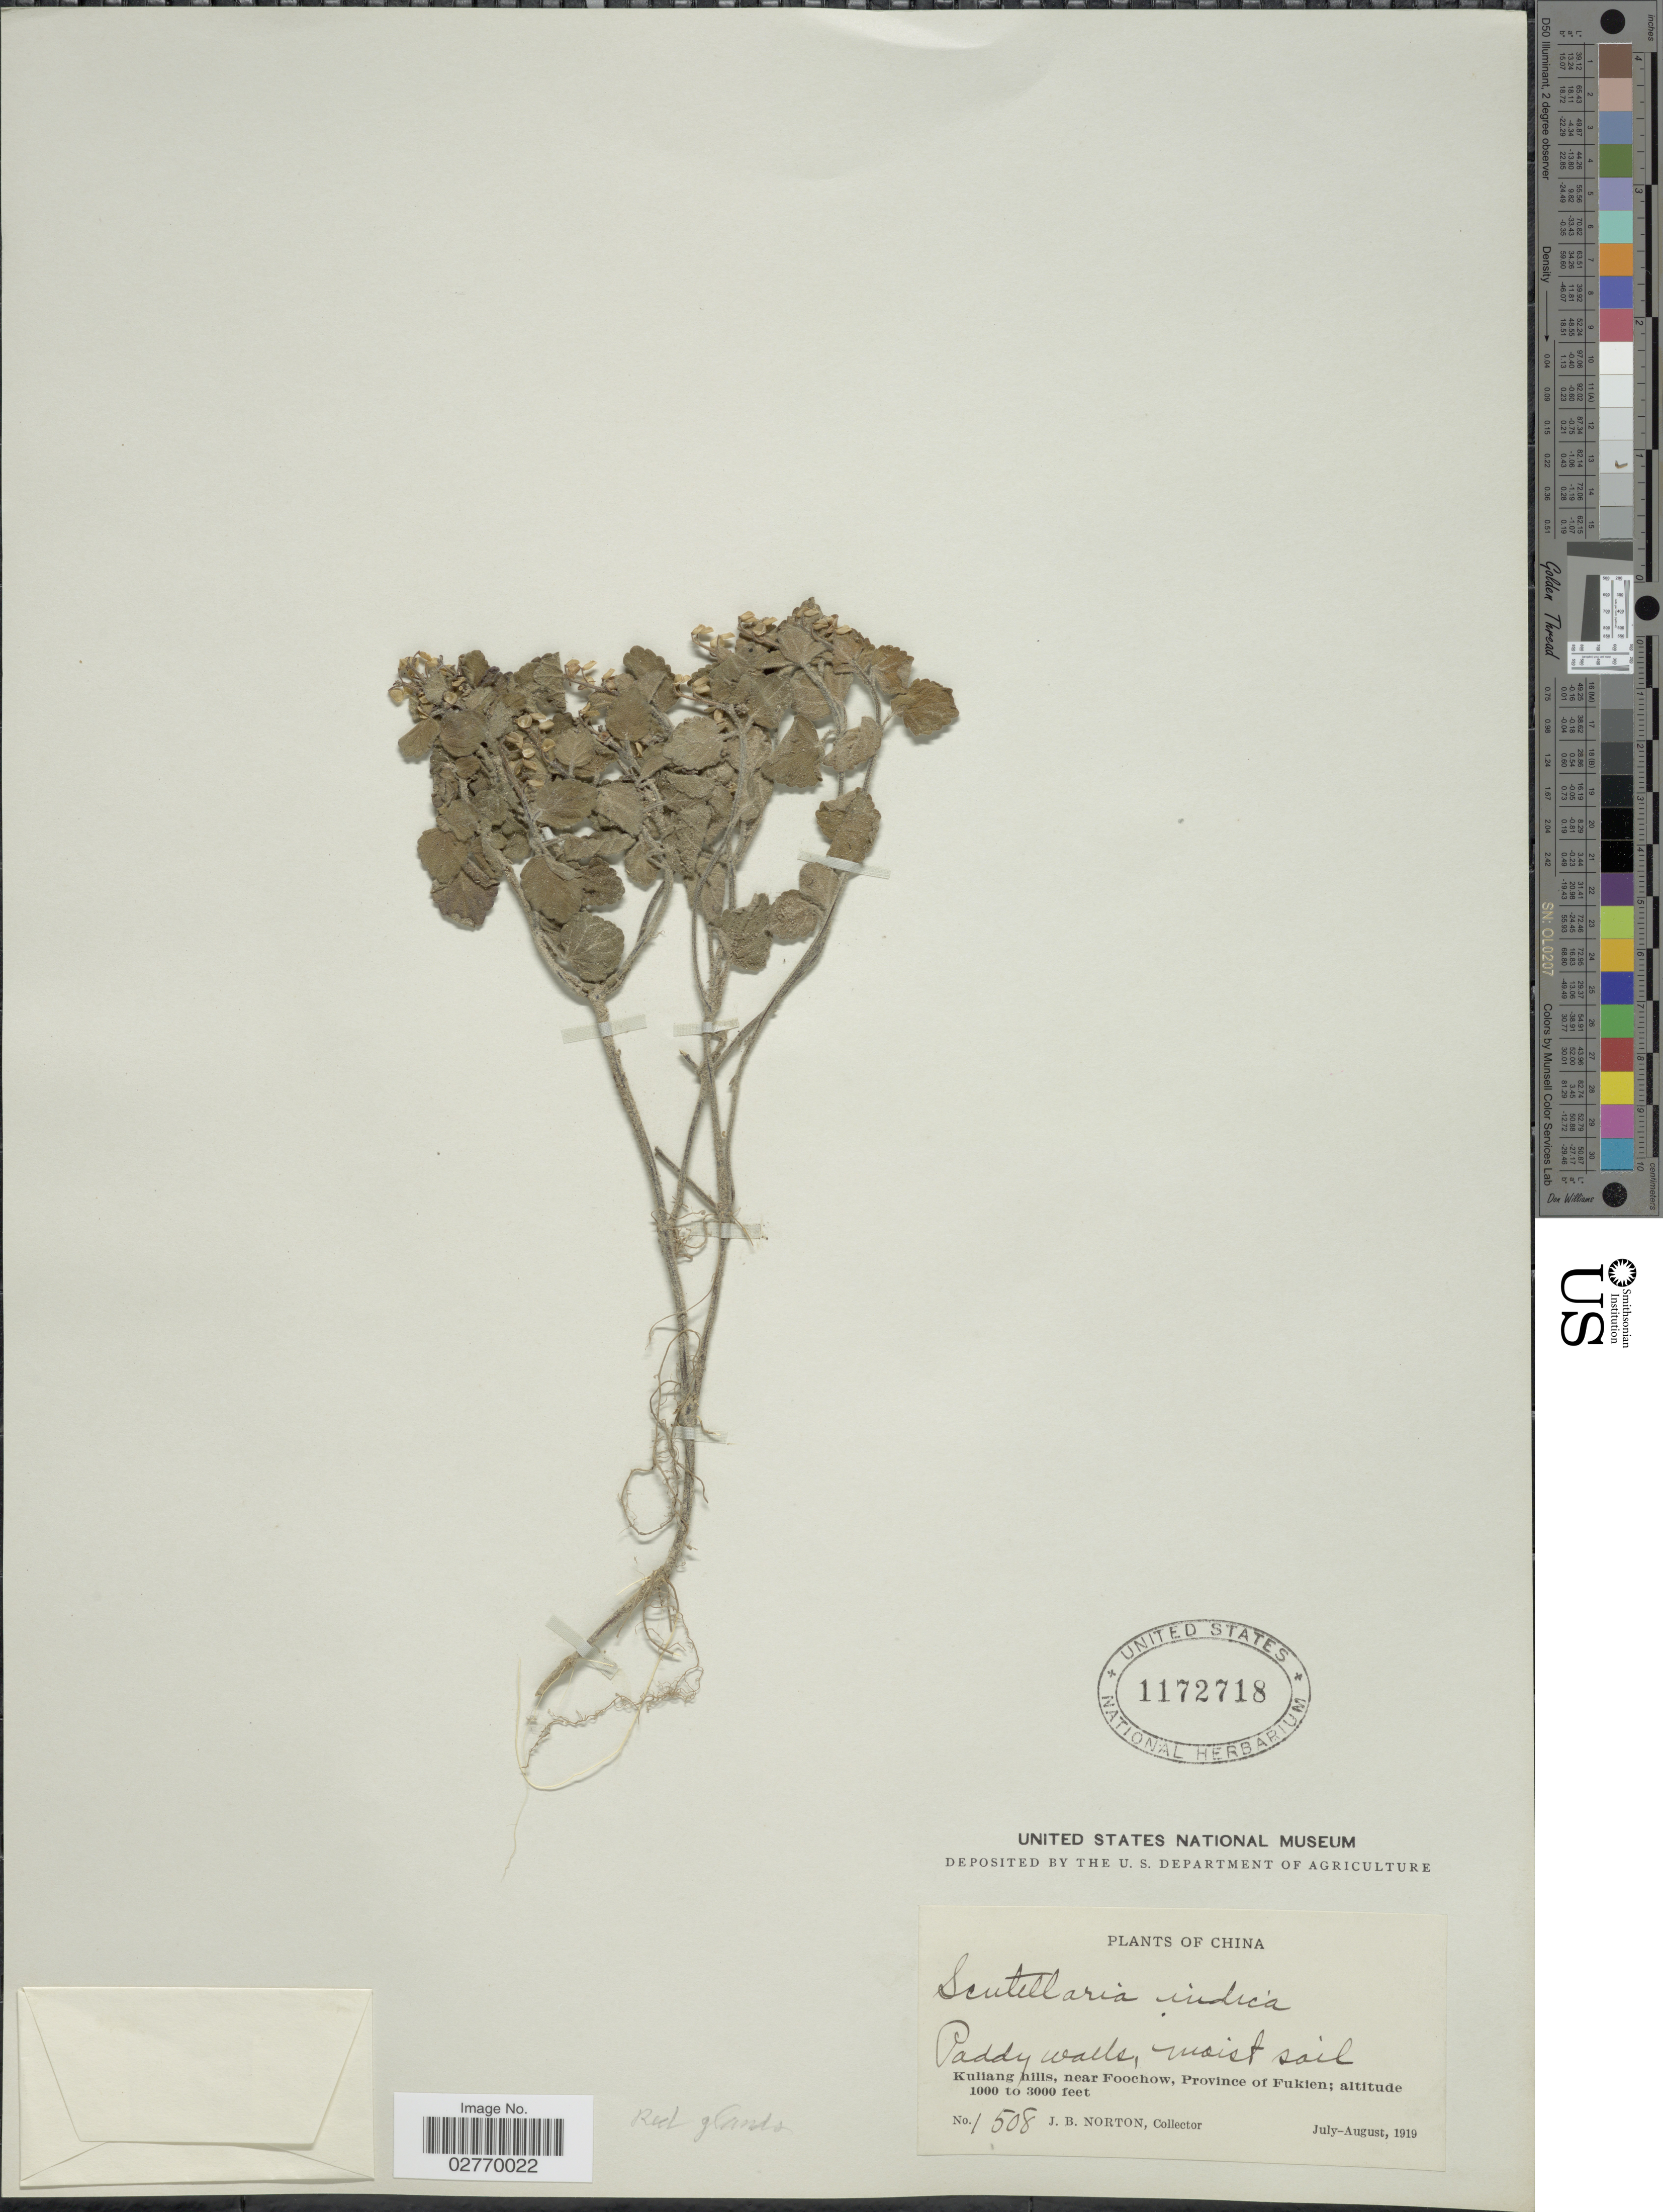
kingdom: Plantae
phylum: Tracheophyta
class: Magnoliopsida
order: Lamiales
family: Lamiaceae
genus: Scutellaria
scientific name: Scutellaria indica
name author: L.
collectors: J. B. Norton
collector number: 1508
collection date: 1919-07/1919-08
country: China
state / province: Fujian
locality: Kuliang hills, near Foochow, Province of Fukien.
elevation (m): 305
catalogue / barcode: US 1172718